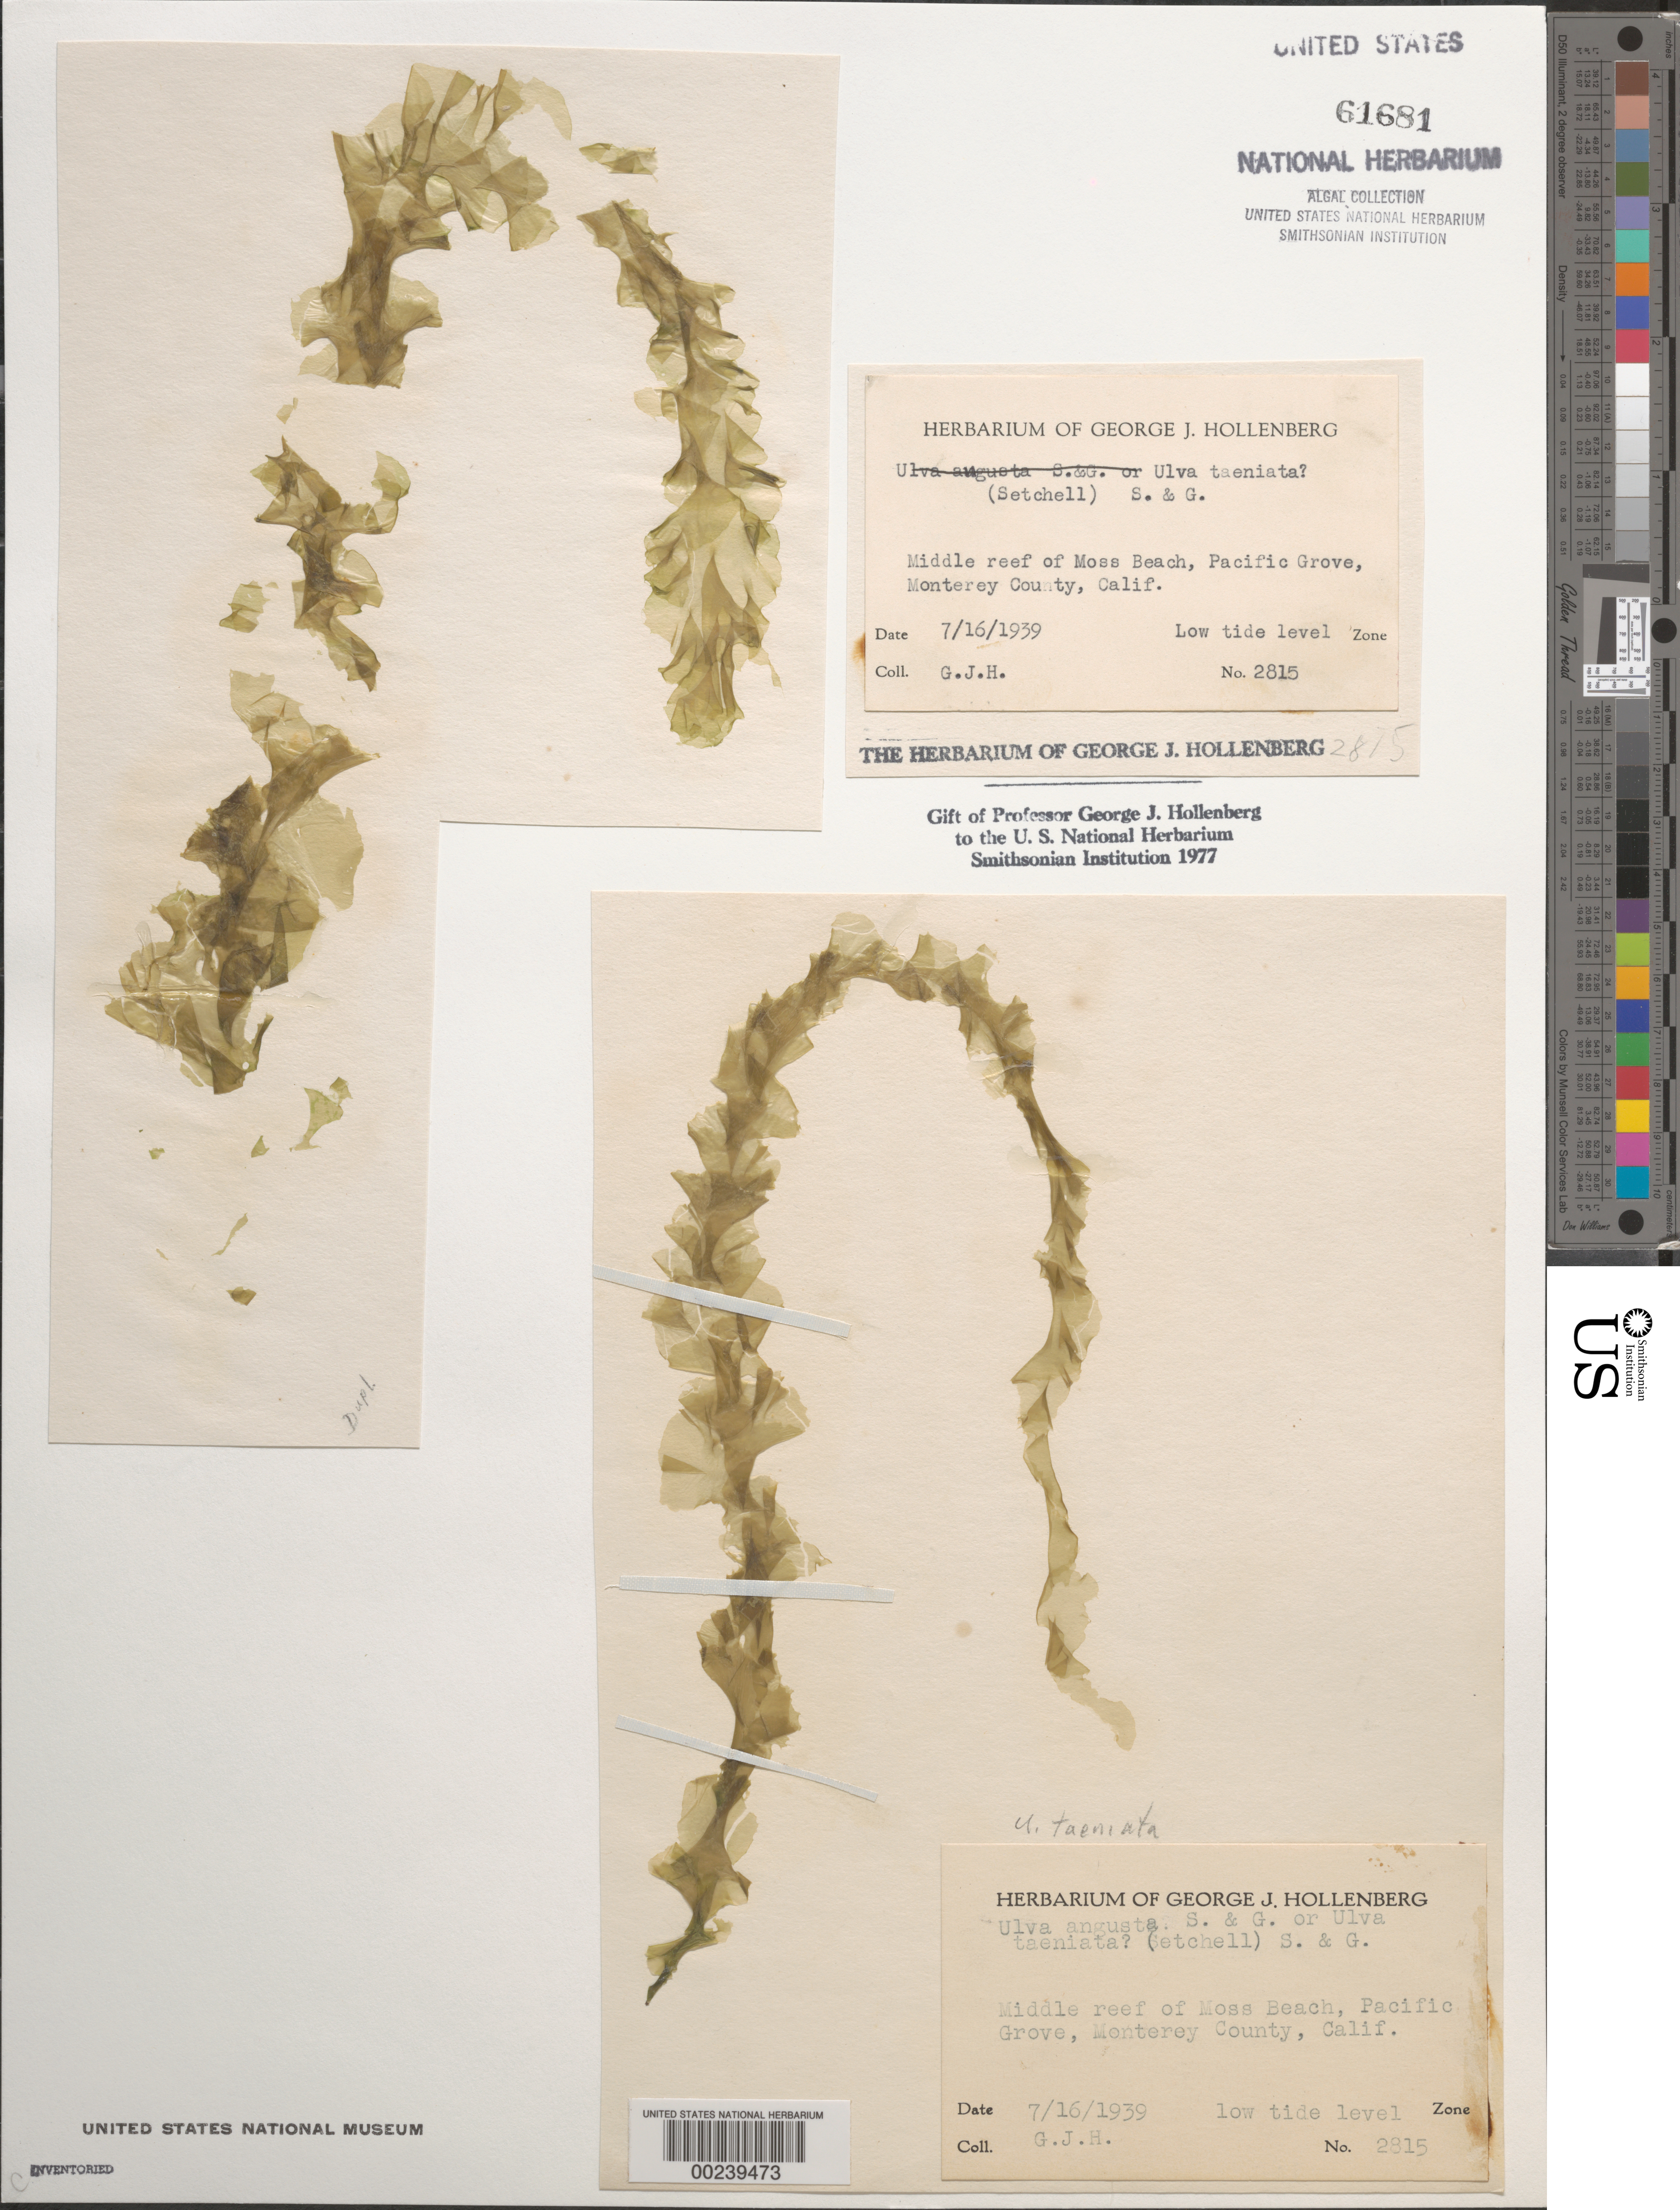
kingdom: Plantae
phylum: Chlorophyta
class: Ulvophyceae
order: Ulvales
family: Ulvaceae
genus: Ulva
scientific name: Ulva taeniata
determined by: Hollenberg, George J.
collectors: G. Hollenberg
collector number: GJH 2815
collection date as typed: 16 Jul 1939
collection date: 1939-07-16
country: United States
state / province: California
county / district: Monterey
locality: Middle reef of Moss Beach, Pacific Grove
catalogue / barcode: US 61681